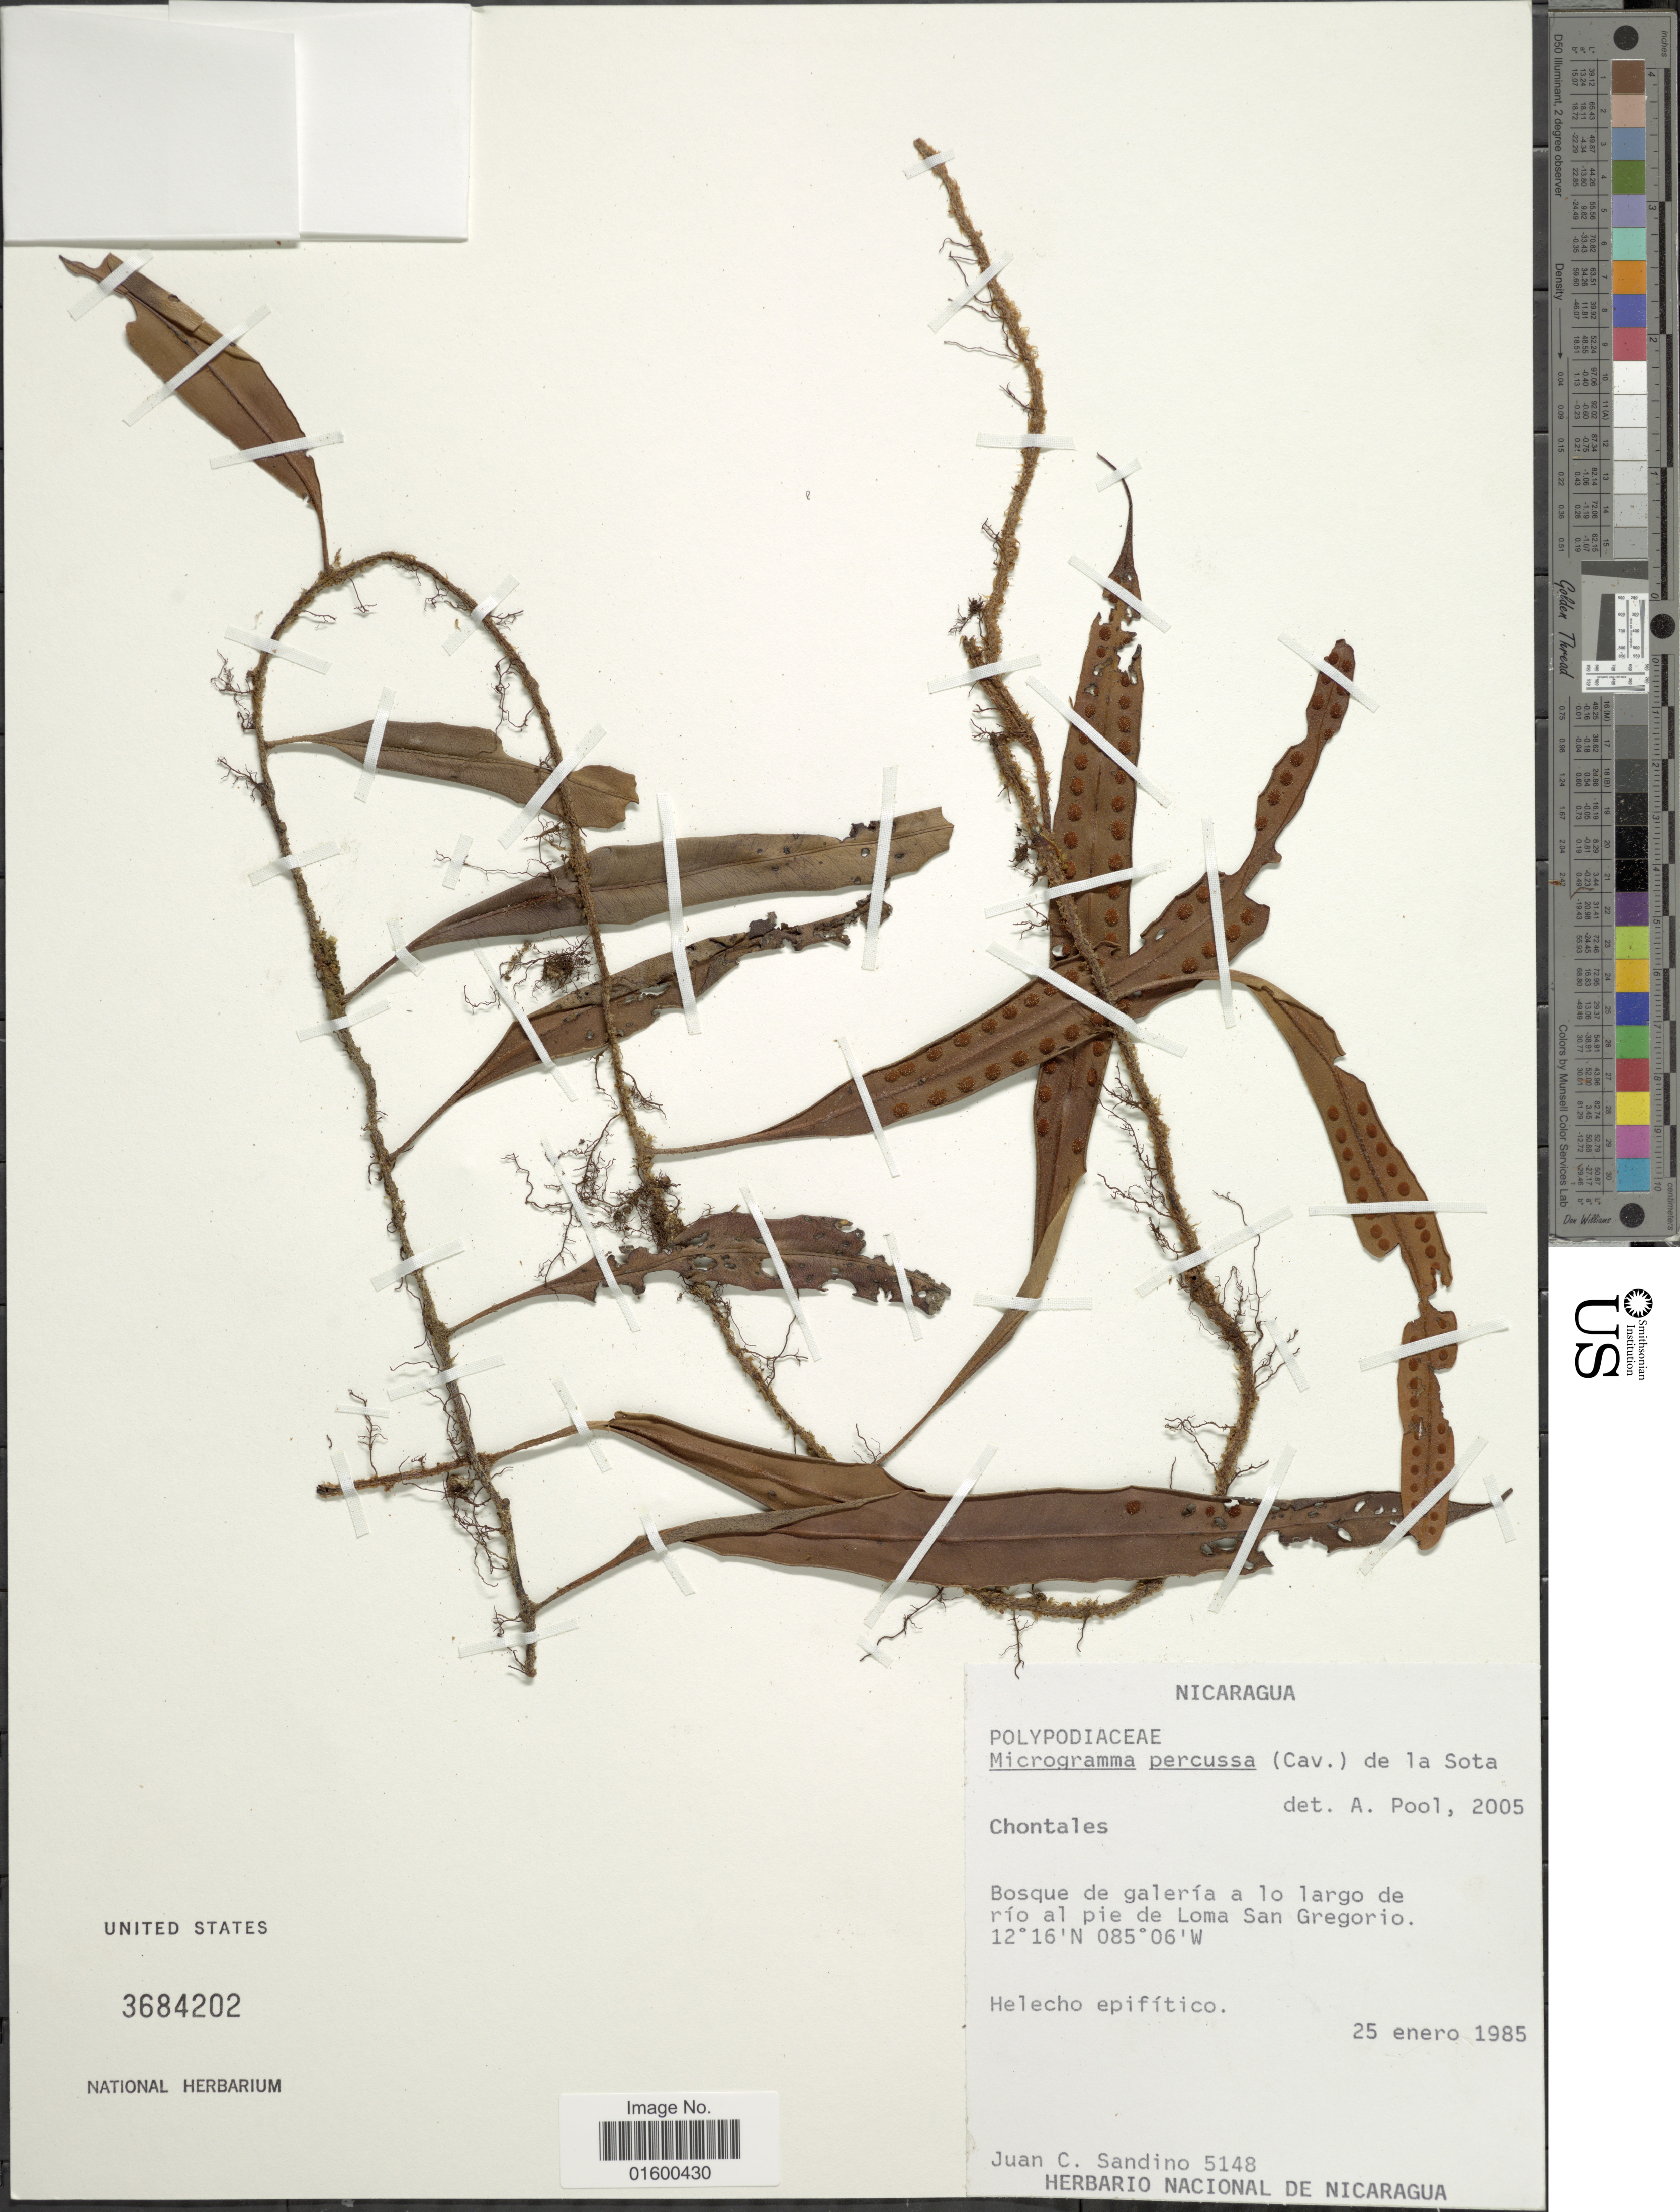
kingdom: Plantae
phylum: Tracheophyta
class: Polypodiopsida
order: Polypodiales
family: Polypodiaceae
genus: Microgramma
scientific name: Microgramma percussa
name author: (Cav.) de la Sota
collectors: J. Sandino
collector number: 5148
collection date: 1985-01-25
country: Nicaragua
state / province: Chontales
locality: Bosquede galeria a lo largo de rio al pie de Loma San Gregorio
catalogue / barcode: US 3684202